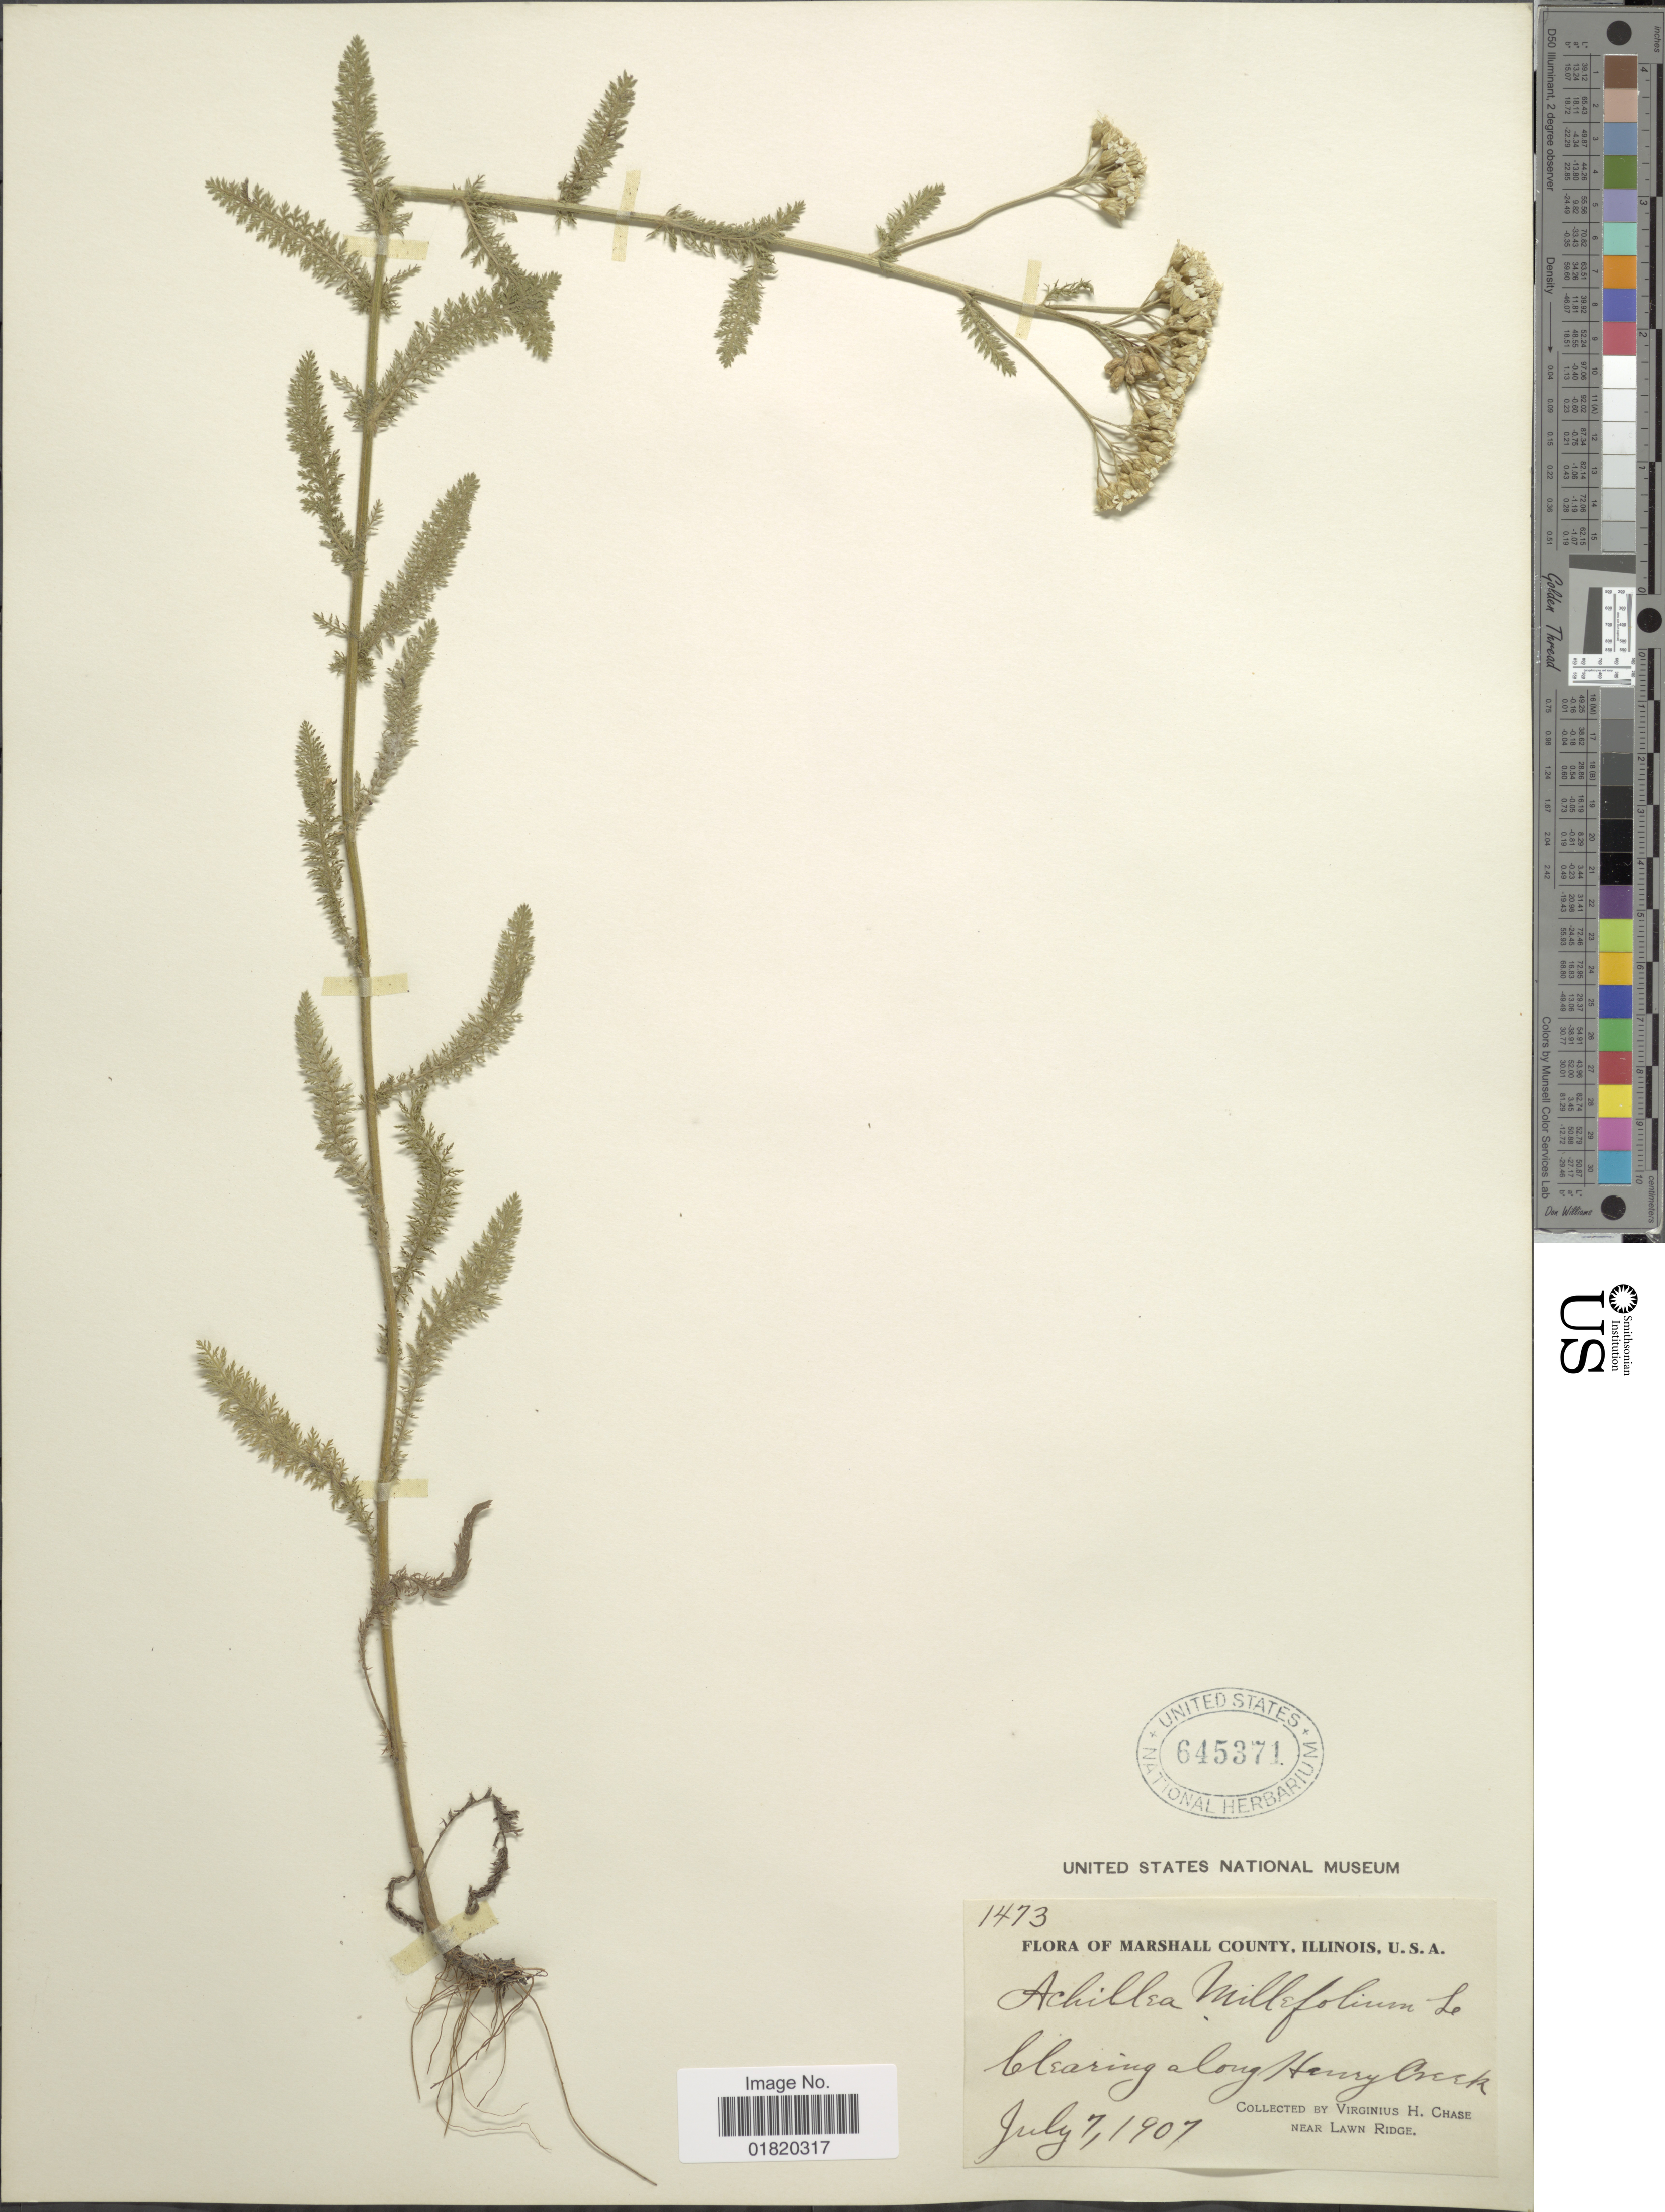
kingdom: Plantae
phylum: Tracheophyta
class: Magnoliopsida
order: Asterales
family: Asteraceae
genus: Achillea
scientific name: Achillea occidentalis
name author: (DC.) Raf. ex Rydb.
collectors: V. H. Chase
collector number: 1473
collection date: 1907-07-07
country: United States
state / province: Illinois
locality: Marshall County. along Henry Creek. Near Lawn Ridge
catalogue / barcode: US 645371